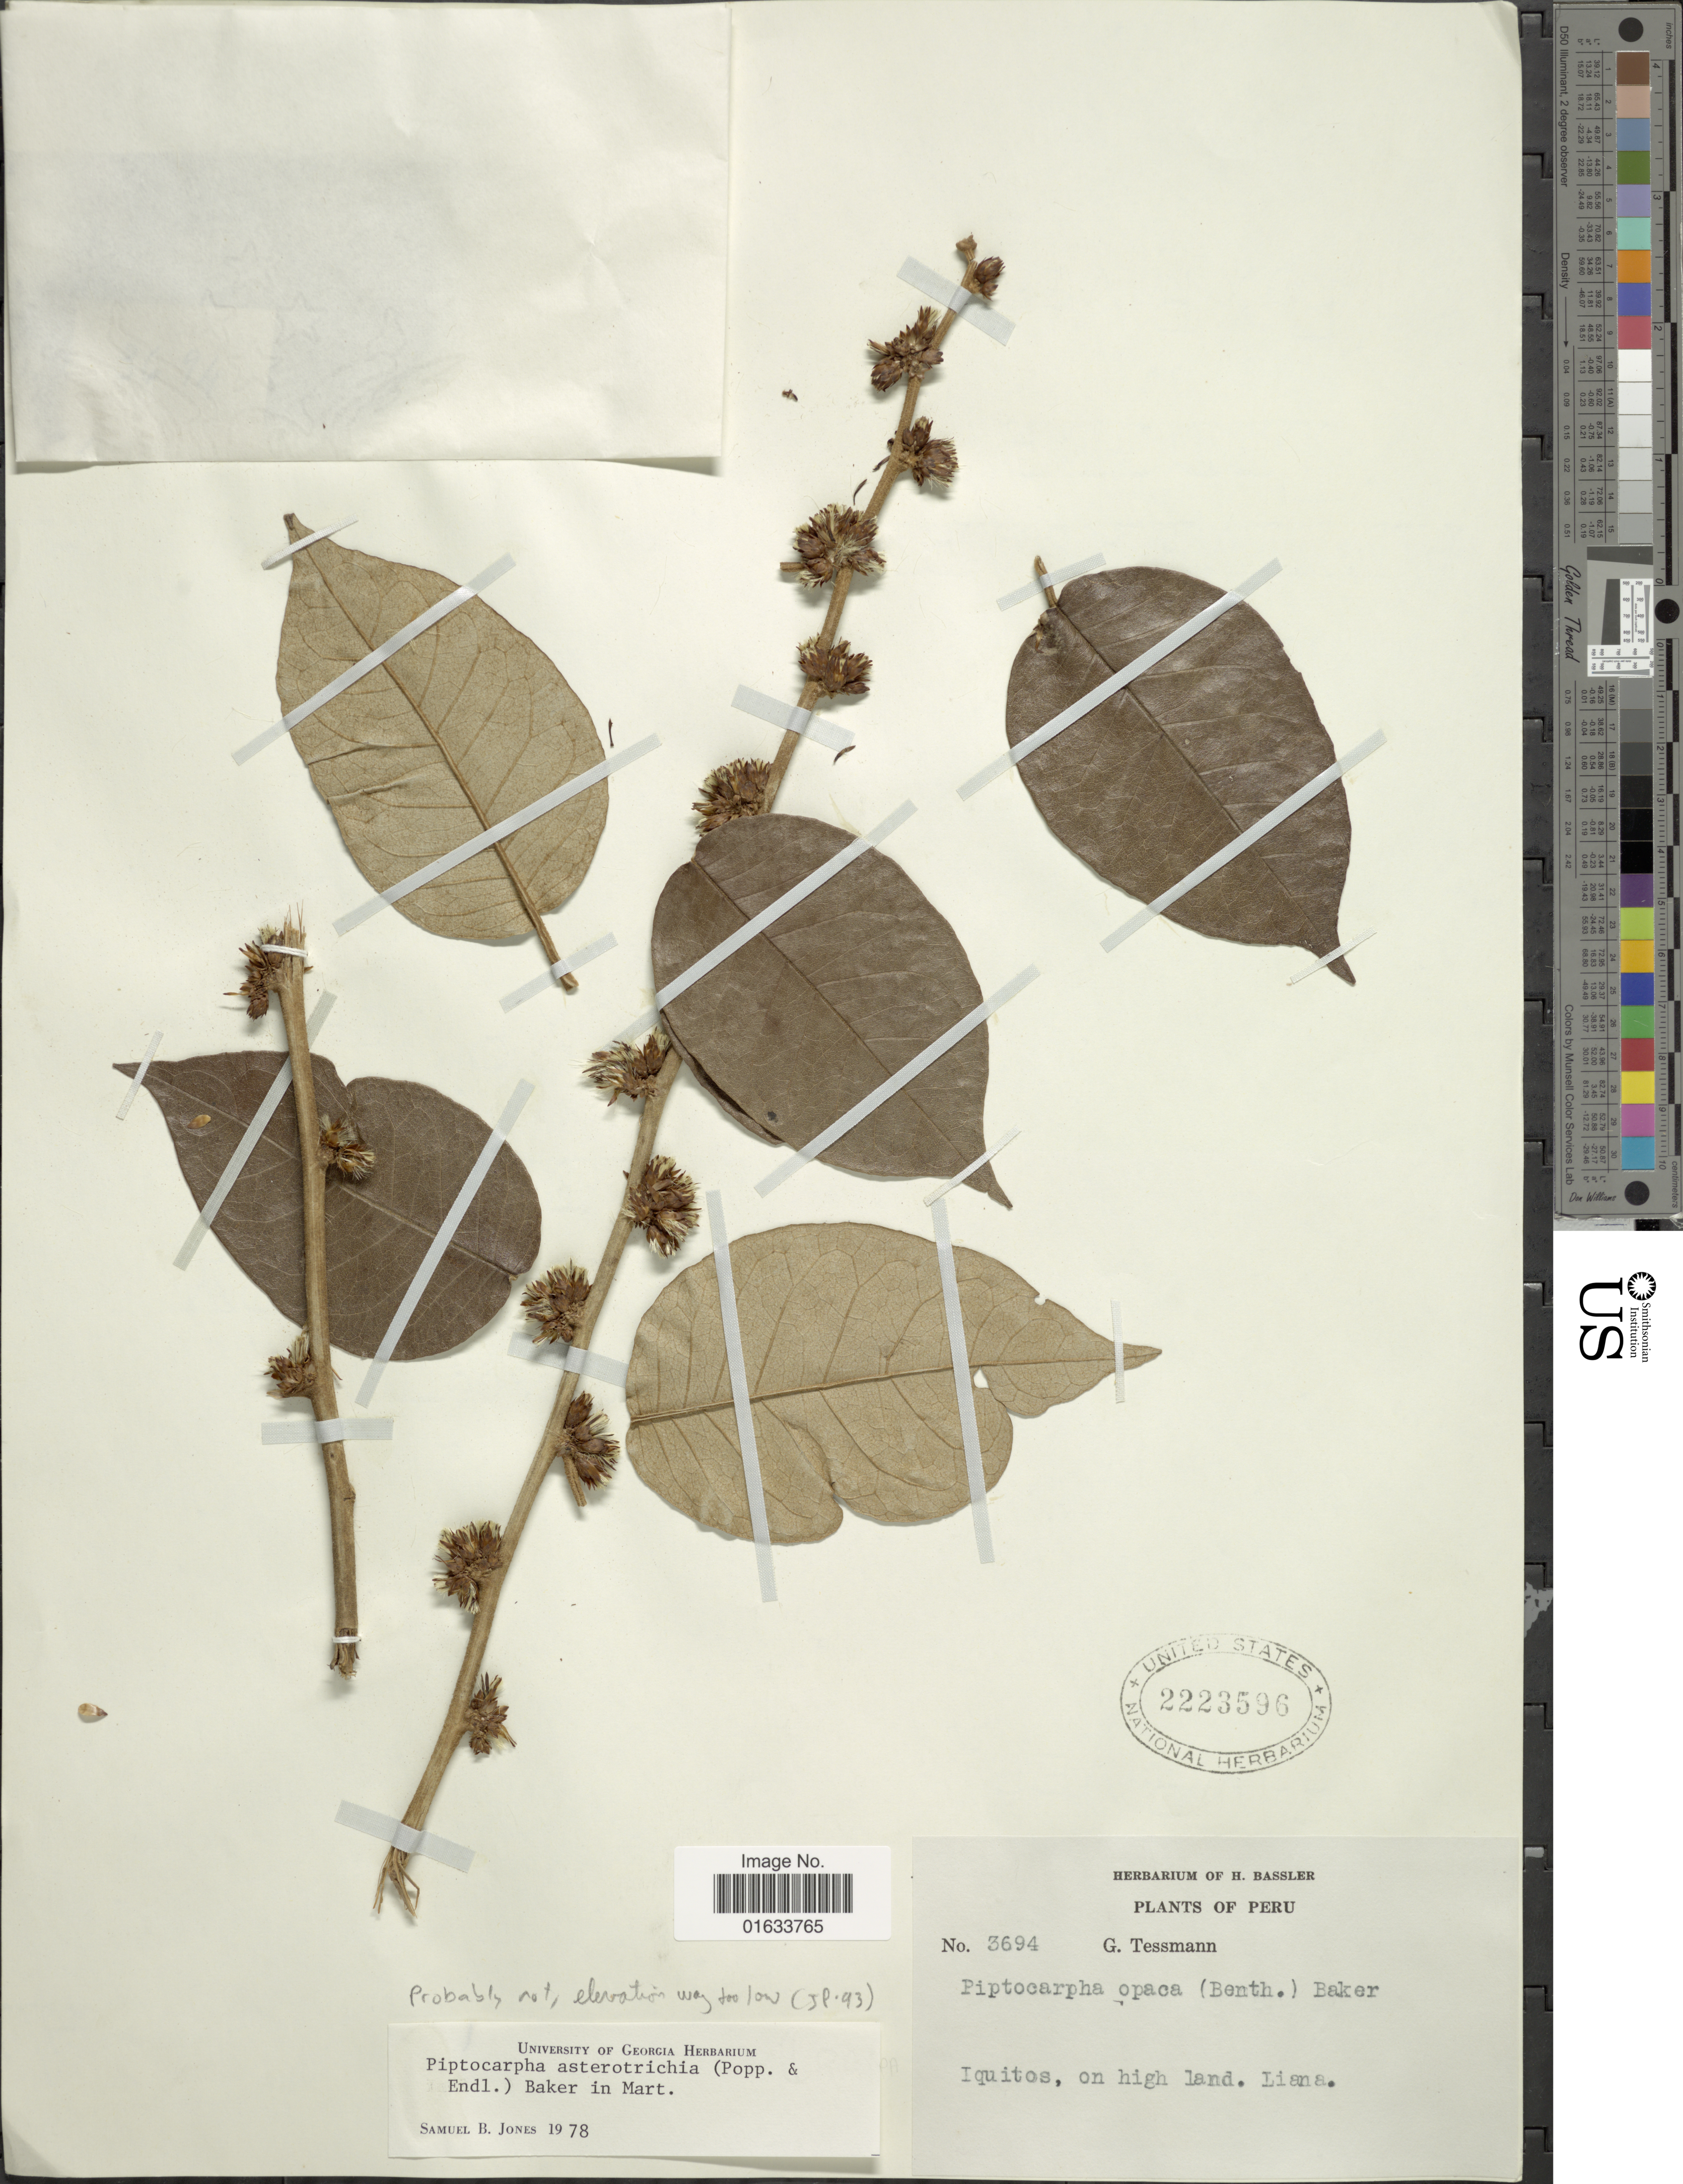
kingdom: Plantae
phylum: Tracheophyta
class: Magnoliopsida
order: Asterales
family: Asteraceae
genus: Piptocarpha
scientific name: Piptocarpha asterotrichia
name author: (Poepp.) Baker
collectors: G. Tessmann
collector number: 3694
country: Peru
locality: Iquitos, on ligh land. Liana.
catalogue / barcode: US 2223596